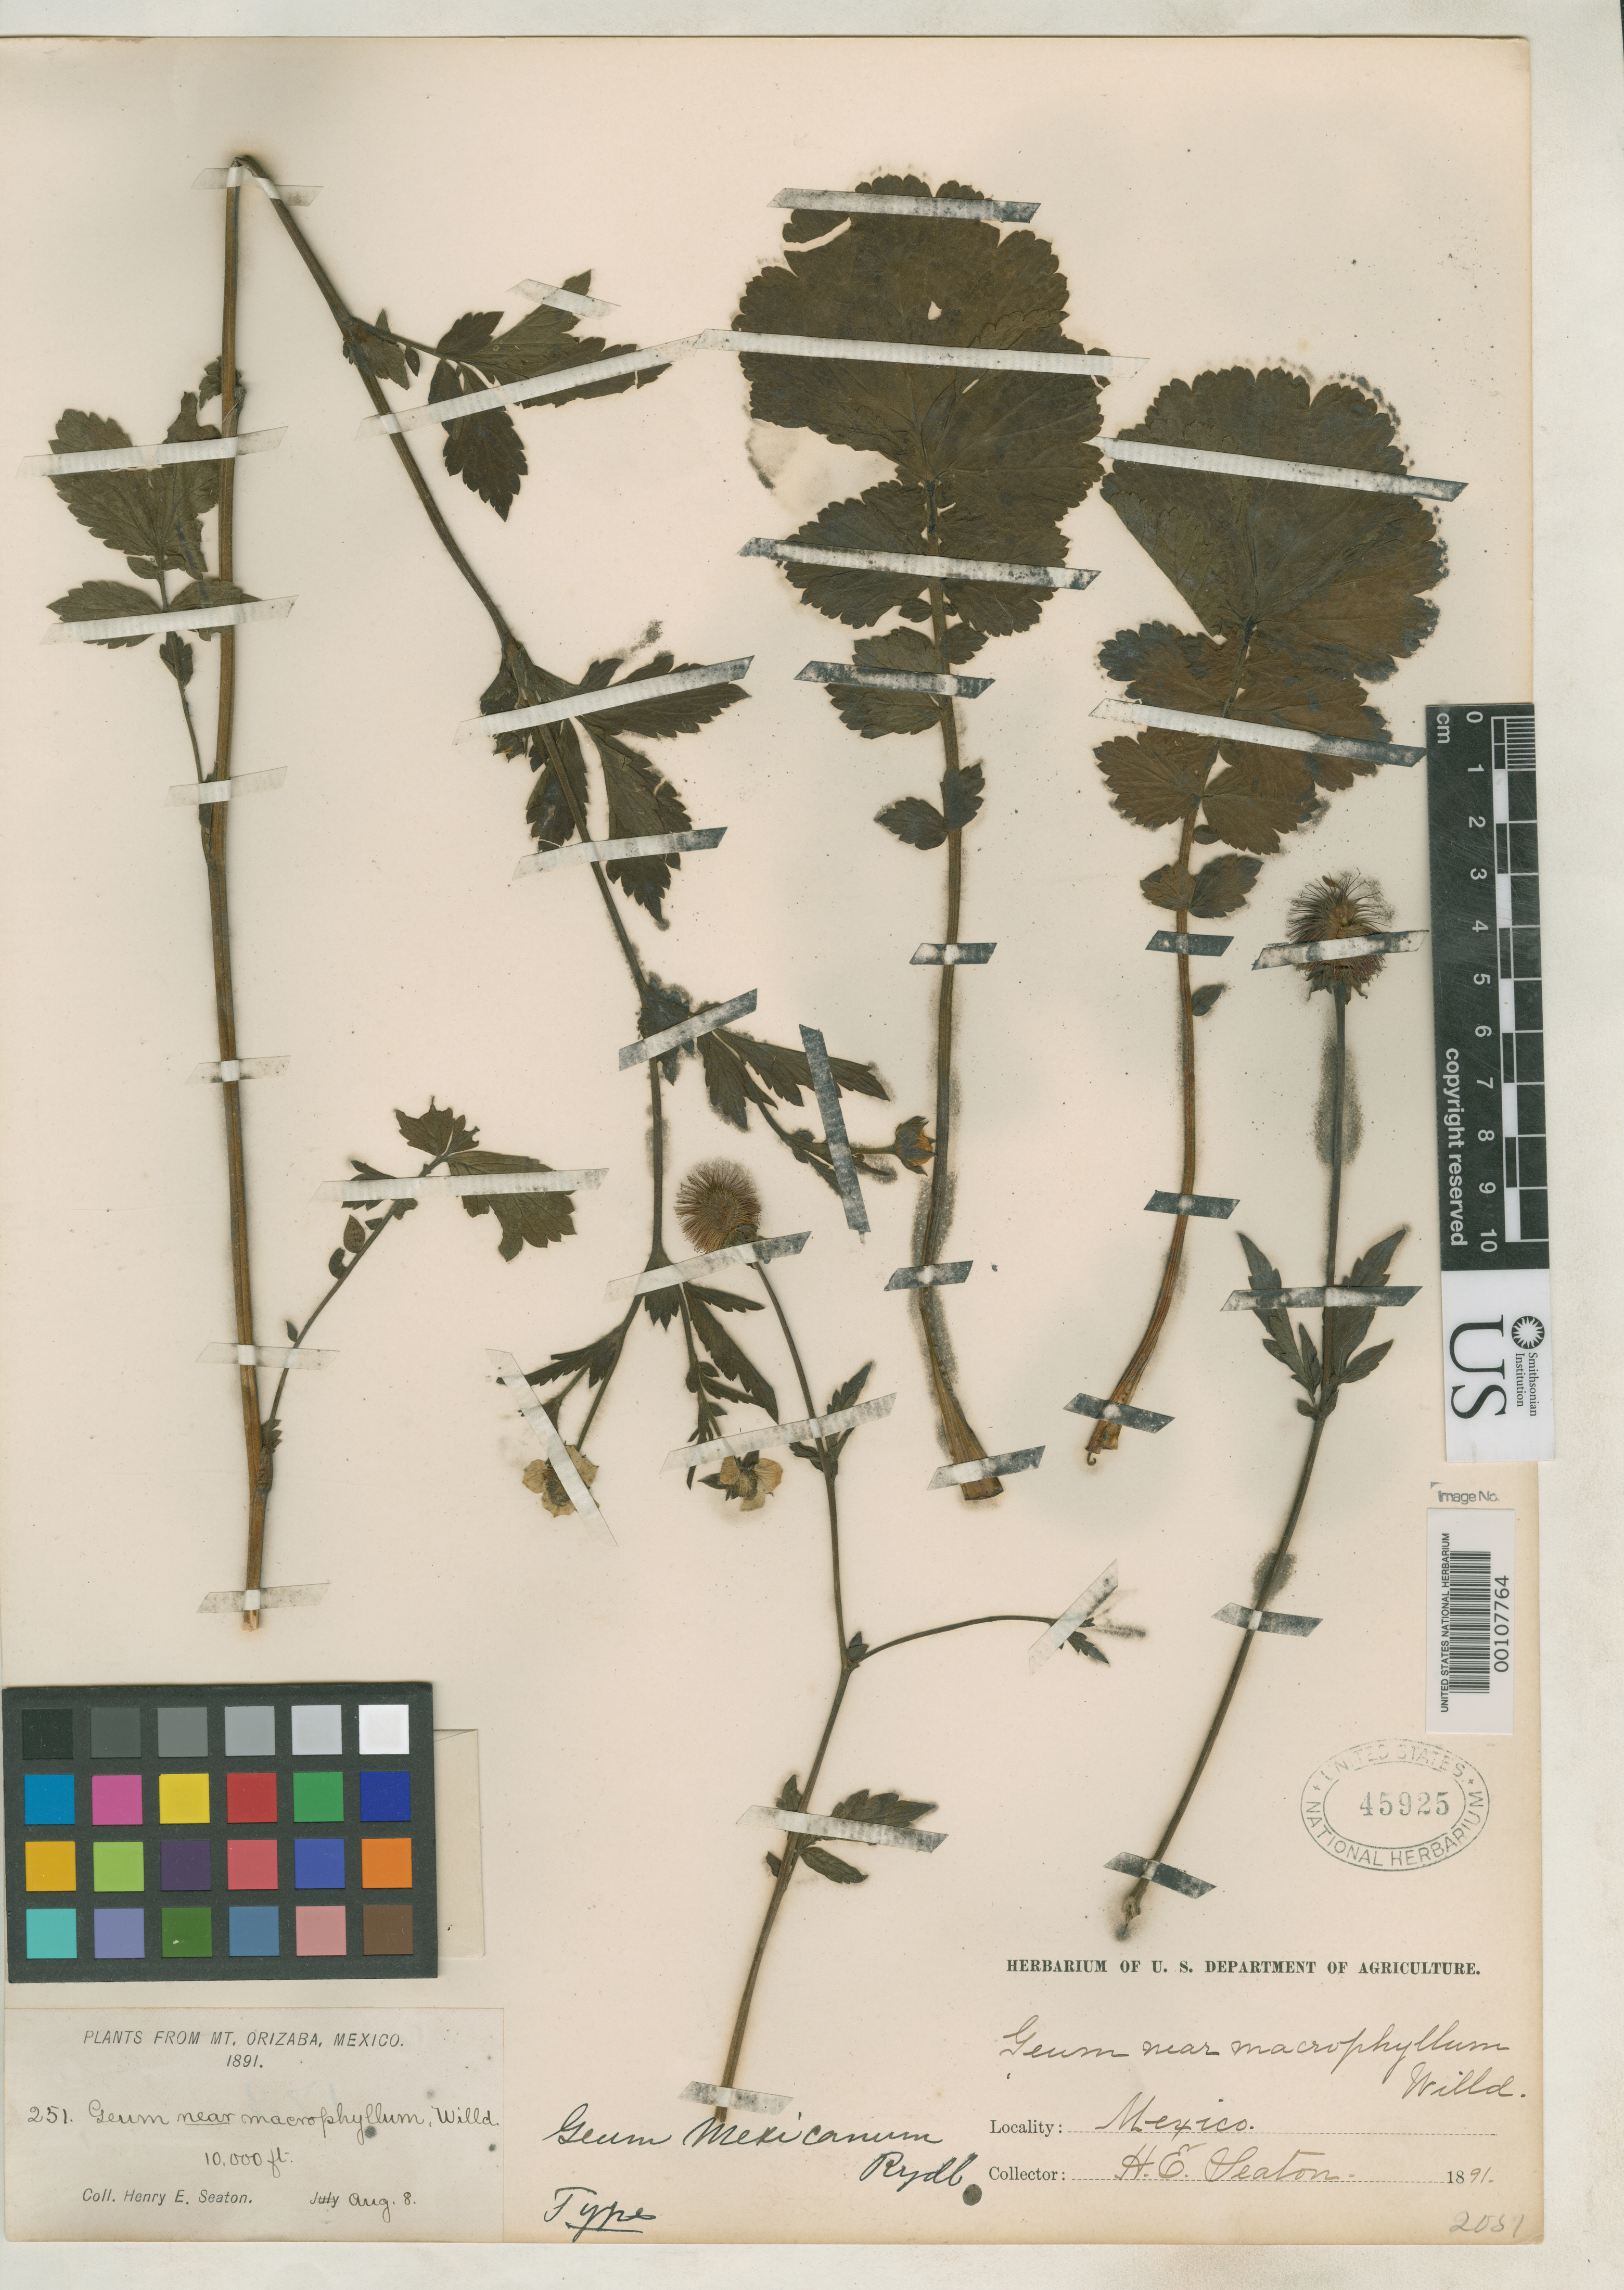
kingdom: Plantae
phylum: Tracheophyta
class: Magnoliopsida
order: Rosales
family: Rosaceae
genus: Geum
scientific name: Geum mexicanum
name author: Rydb.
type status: Holotype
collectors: H. E. Seaton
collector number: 251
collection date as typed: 08 Aug 1891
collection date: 1891-08-08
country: Mexico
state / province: Veracruz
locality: Mt. Orizaba.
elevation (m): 3000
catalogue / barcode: US 45925